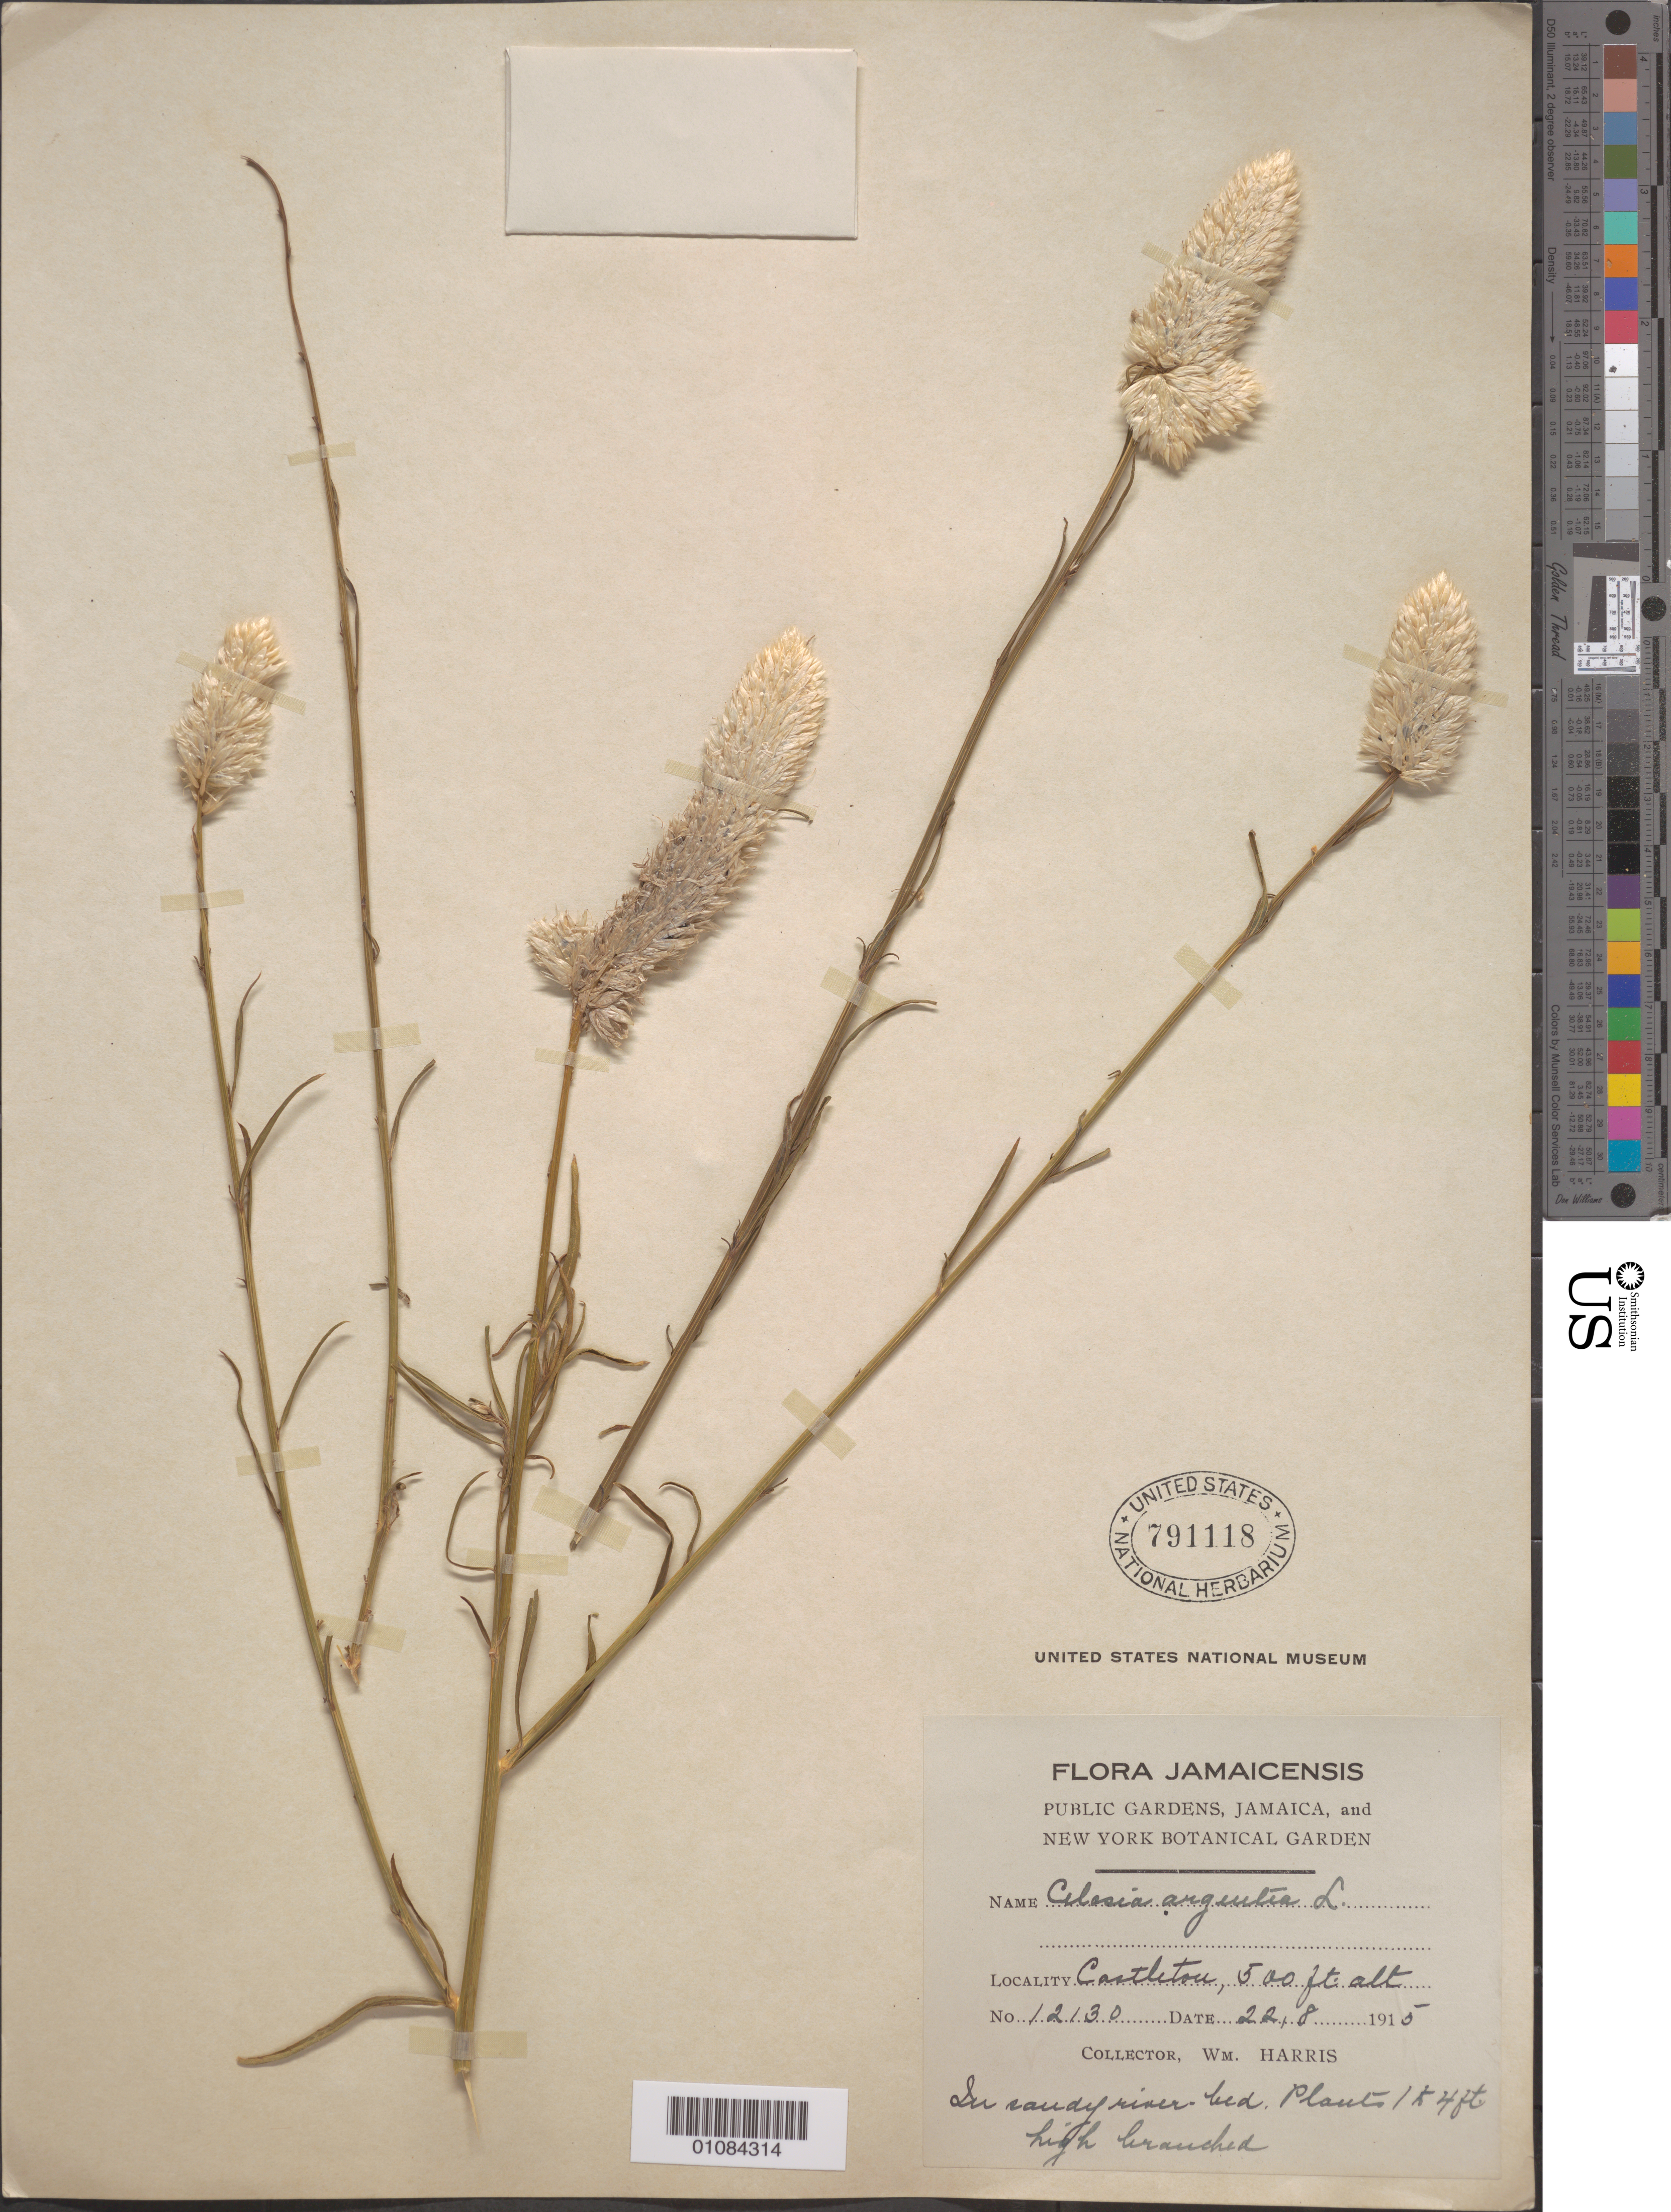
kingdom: Plantae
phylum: Tracheophyta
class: Magnoliopsida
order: Caryophyllales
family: Amaranthaceae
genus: Celosia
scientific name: Celosia argentea var. argentea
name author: L.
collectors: W. Harris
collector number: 12130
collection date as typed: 22 Aug 1915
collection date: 1915-08-22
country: Jamaica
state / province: Saint Andrew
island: Jamaica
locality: Castleton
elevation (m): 152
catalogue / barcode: US 791118